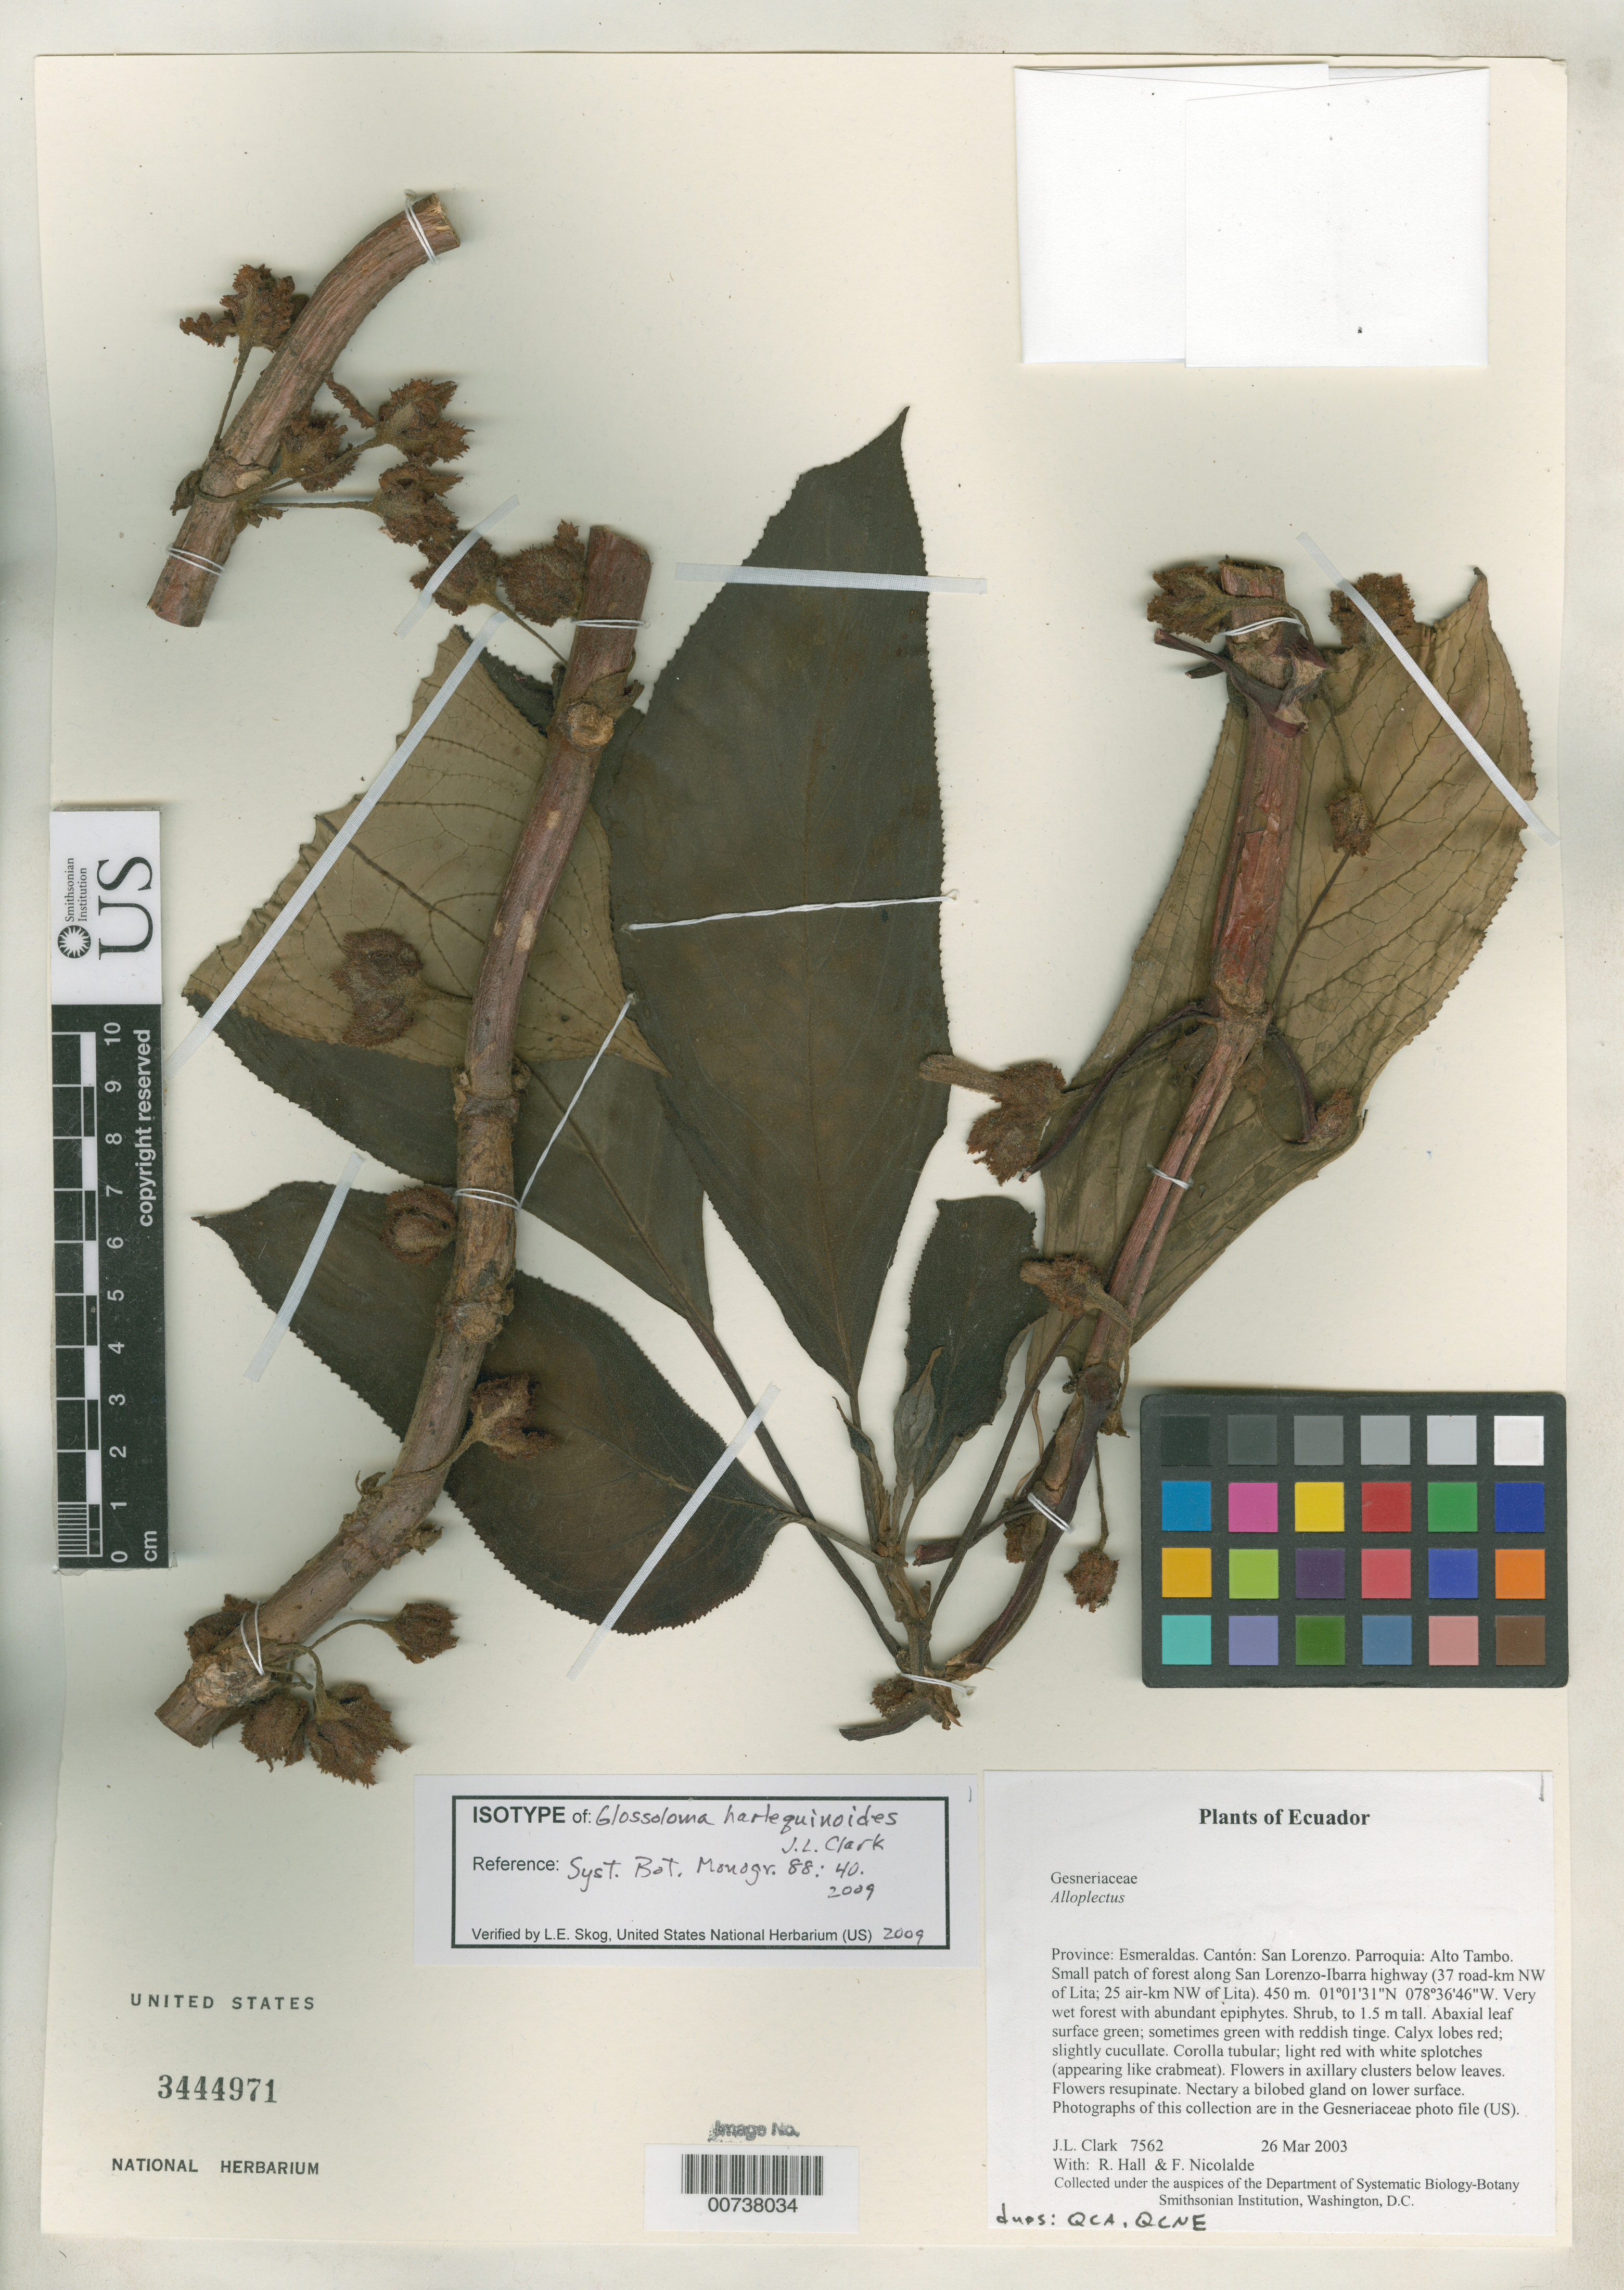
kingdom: Plantae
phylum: Tracheophyta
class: Magnoliopsida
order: Lamiales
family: Gesneriaceae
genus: Glossoloma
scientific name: Glossoloma harlequinoides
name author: J.L. Clark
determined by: Skog, Laurence E.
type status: Isotype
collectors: J. L. Clark, R. Hall & F. Nicolalde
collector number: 7562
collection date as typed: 26 Mar 2003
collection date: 2003-03-26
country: Ecuador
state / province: Esmeraldas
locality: Province: Esmeraldas. Cantón: San Lorenzo. Parroquia: Alto Tambo. Small patch of forest along San Lorenzo-Ibarra highway (37 road-km NW of Lita; 25 air-km NW of Lita).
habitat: Very wet forest with abundant epiphytes.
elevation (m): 450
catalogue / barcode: US 3444971